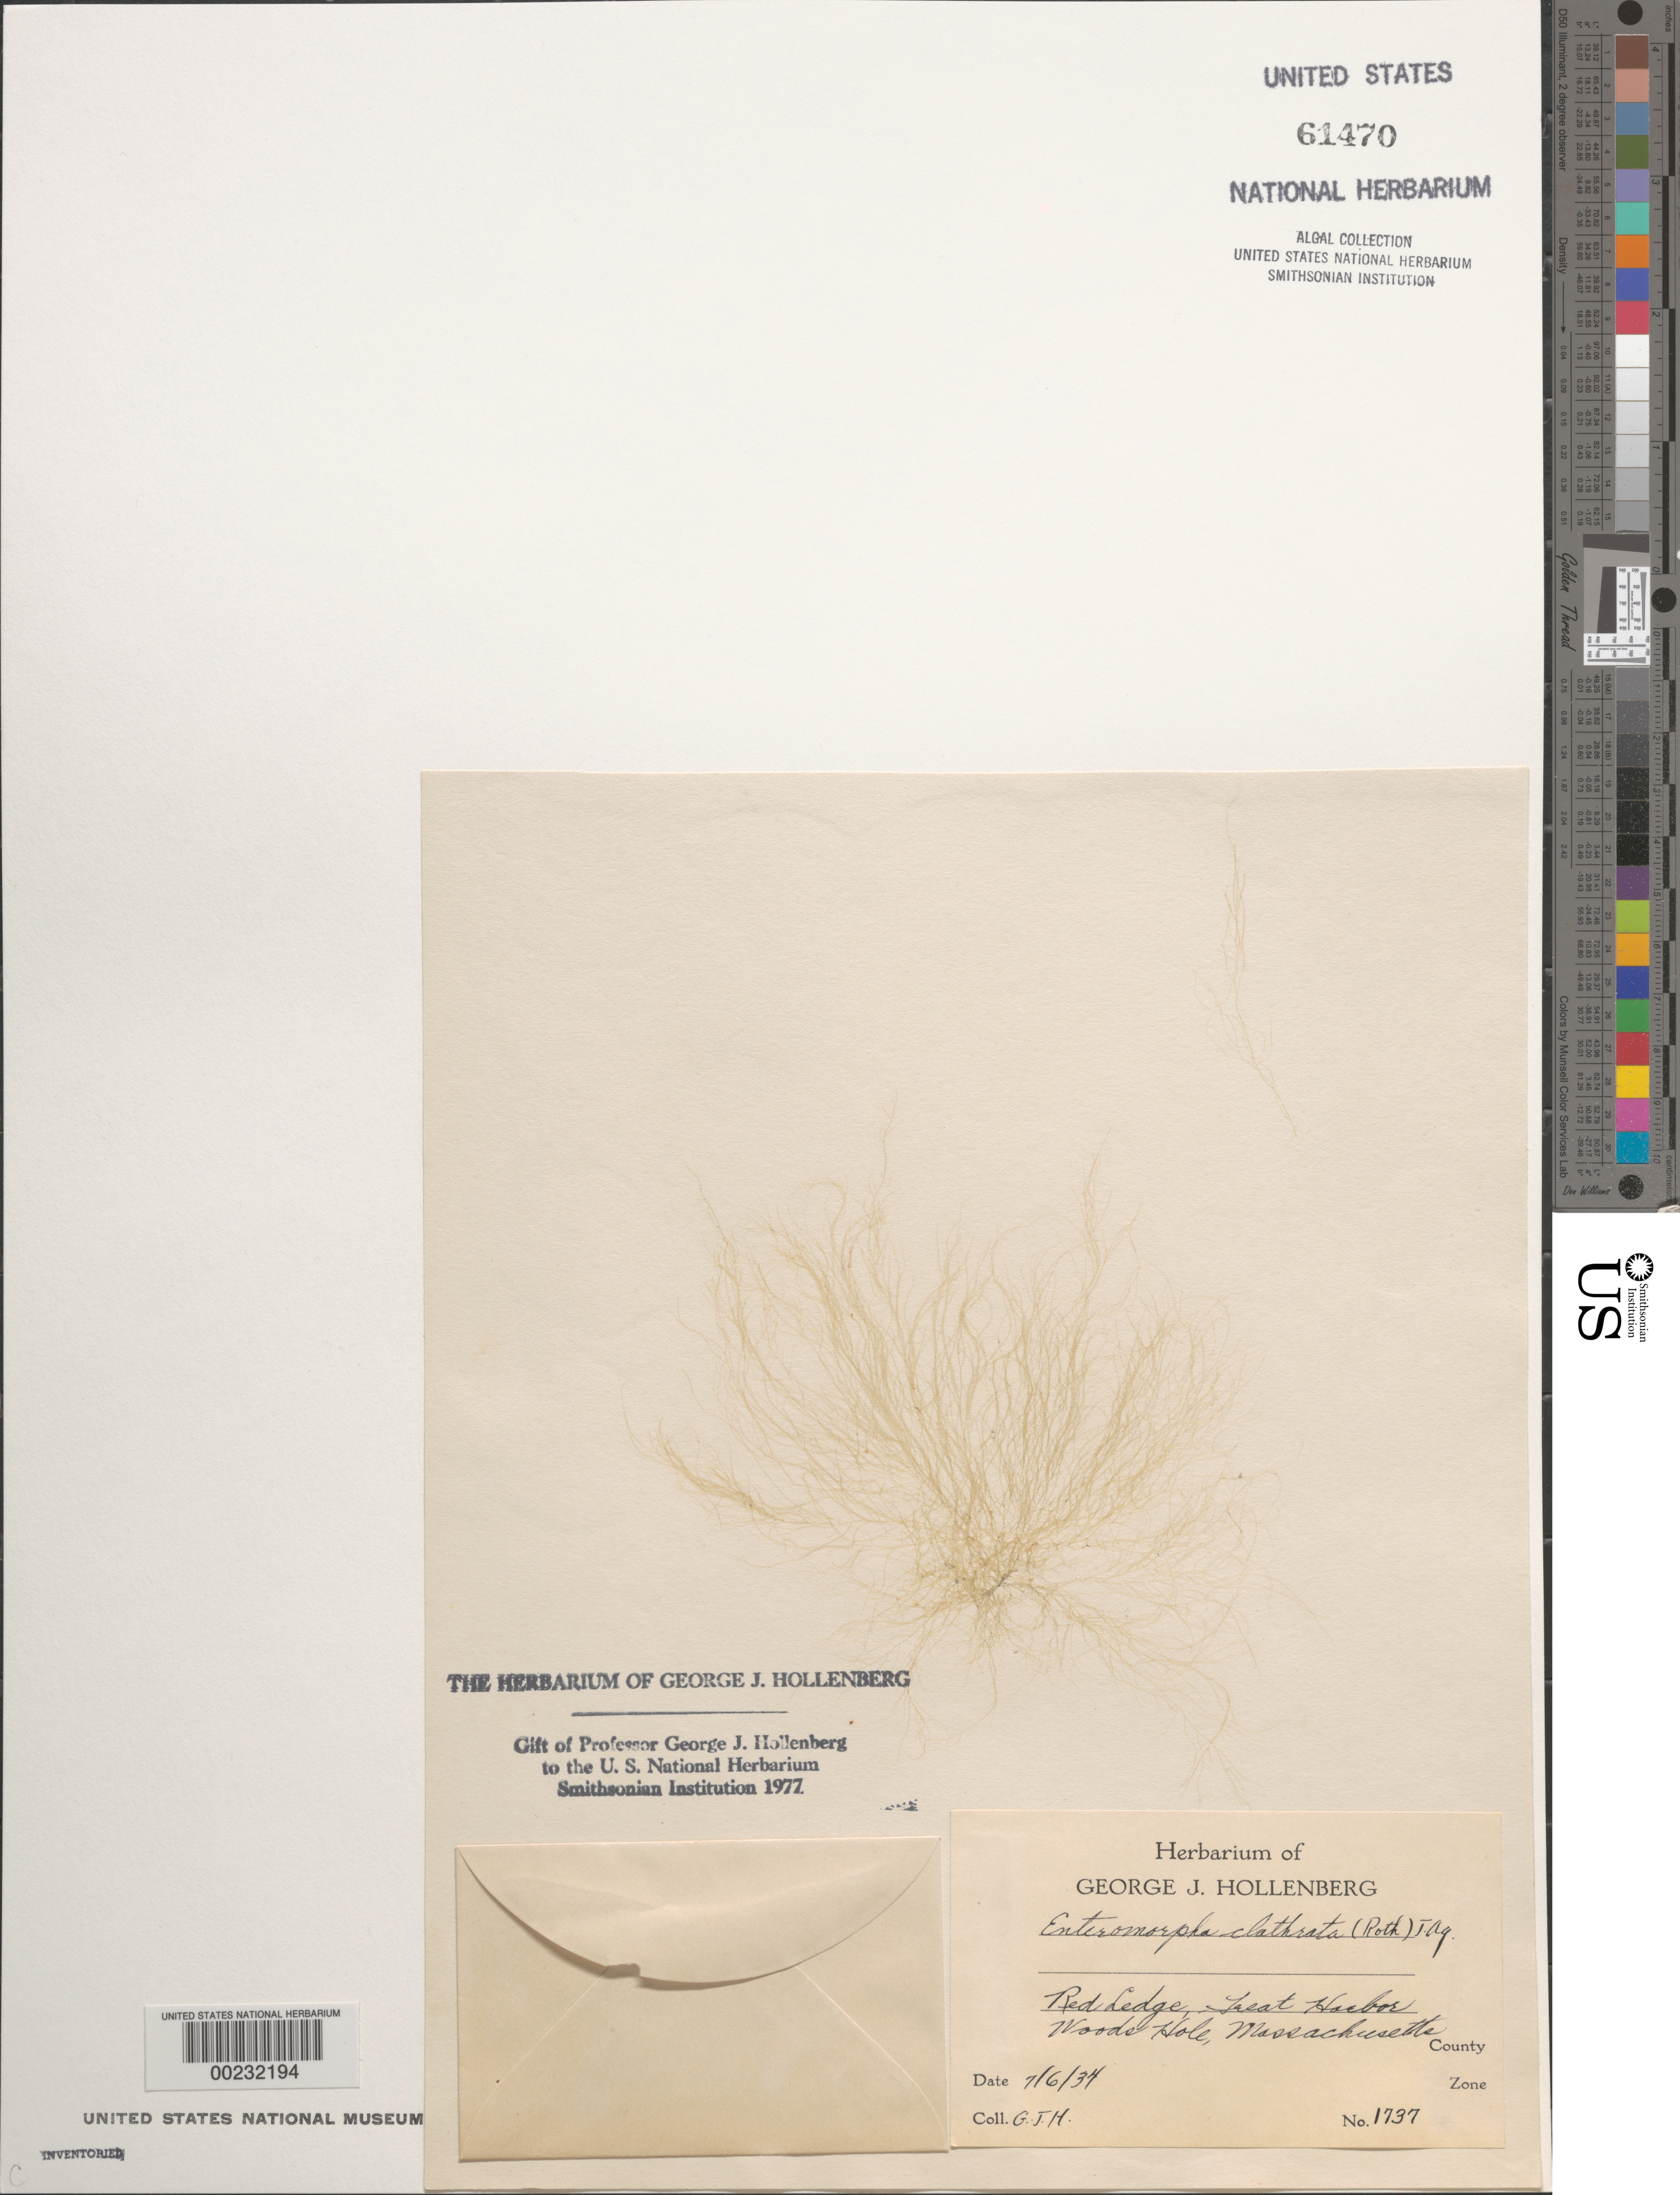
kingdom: Plantae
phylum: Chlorophyta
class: Ulvophyceae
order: Cladophorales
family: Cladophoraceae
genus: Cladophora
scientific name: Cladophora vagabunda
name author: (L.) C. Hoek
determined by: Algae name updating Project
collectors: G. Hollenberg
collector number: GJH 1737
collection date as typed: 06 Jul 1934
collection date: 1934-07-06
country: United States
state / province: Massachusetts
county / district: Barnstable County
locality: Woods Hole, Great Harbor, Red Ledge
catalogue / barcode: US 61470